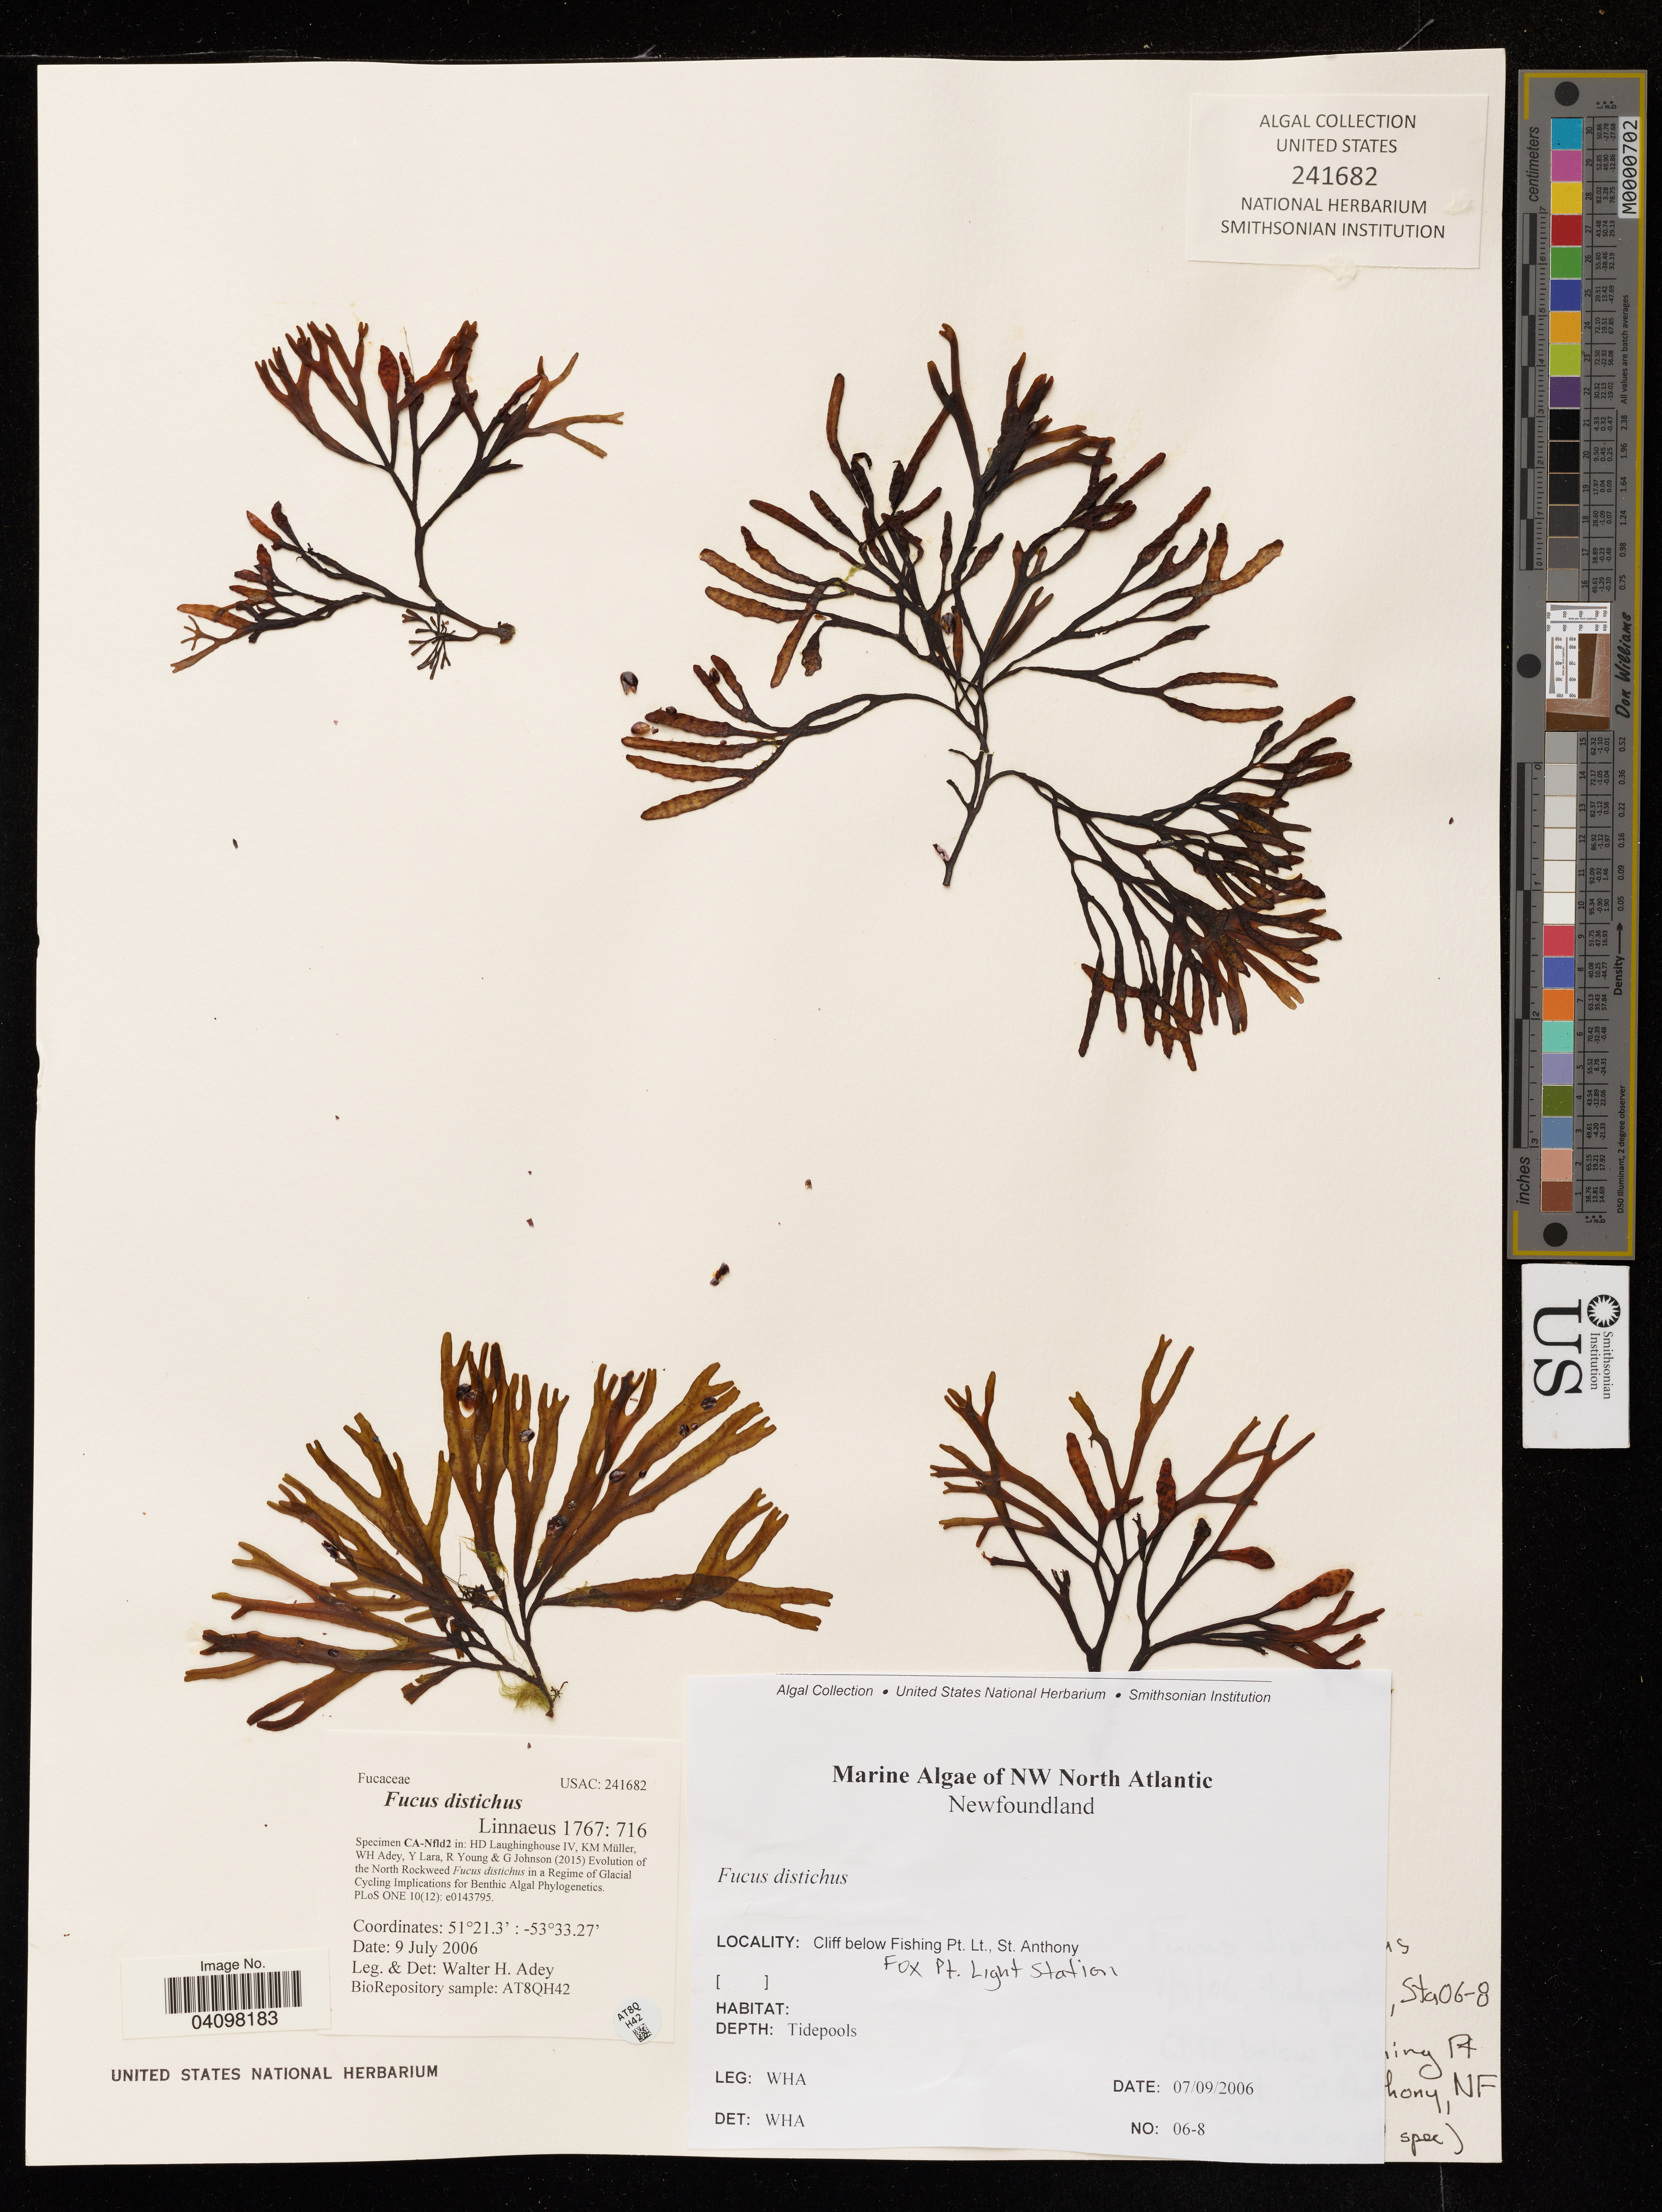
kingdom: Chromista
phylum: Ochrophyta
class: Phaeophyceae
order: Fucales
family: Fucaceae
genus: Fucus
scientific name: Fucus distichus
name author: L.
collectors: W. H. Adey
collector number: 241682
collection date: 2006-07-09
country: Canada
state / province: Newfoundland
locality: NW North Atlantic. Cliff below Fishing Pt. Lt., St. Anthony.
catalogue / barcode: US 241682